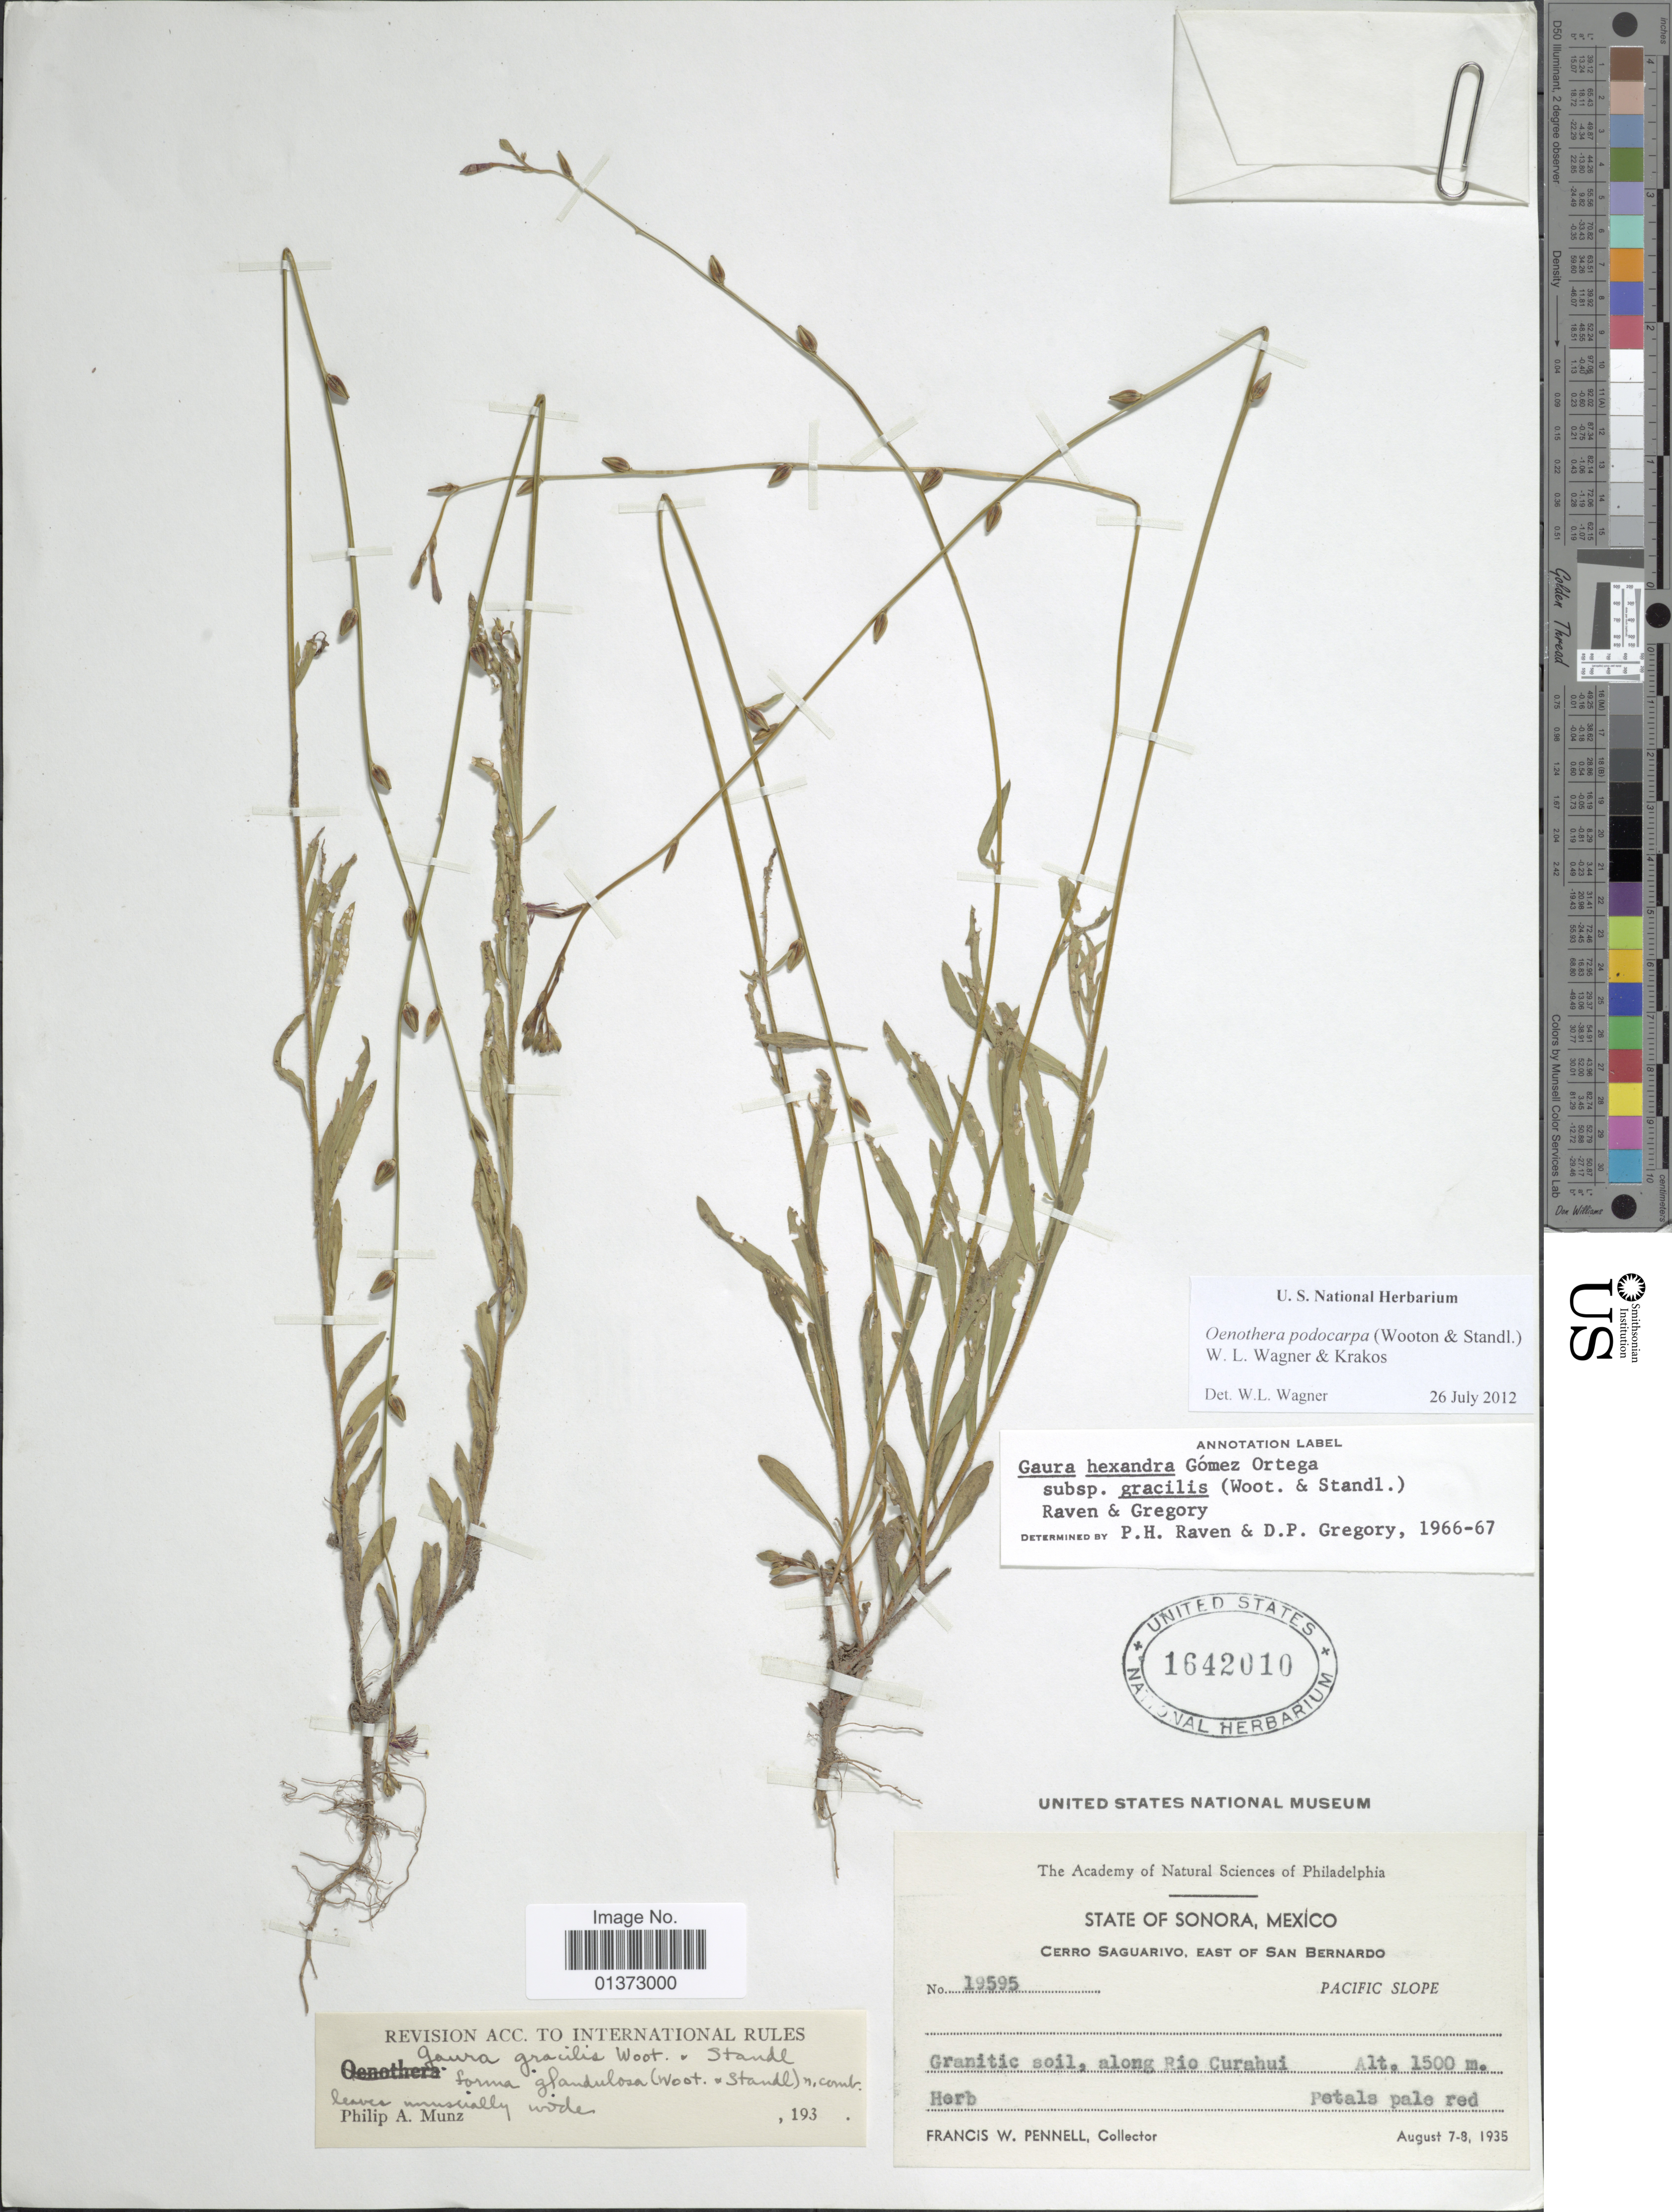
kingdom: Plantae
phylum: Tracheophyta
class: Magnoliopsida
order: Myrtales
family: Onagraceae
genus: Oenothera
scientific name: Oenothera podocarpa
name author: (Wooton & Standl.) Krakos & W.L. Wagner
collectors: F. W. Pennell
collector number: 19595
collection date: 1935-08-07/1935-08-08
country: Mexico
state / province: Baja California Sur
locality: Cerro Saguarivo, east of San Bernardo, Pacific Slope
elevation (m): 1500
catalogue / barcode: US 1642010